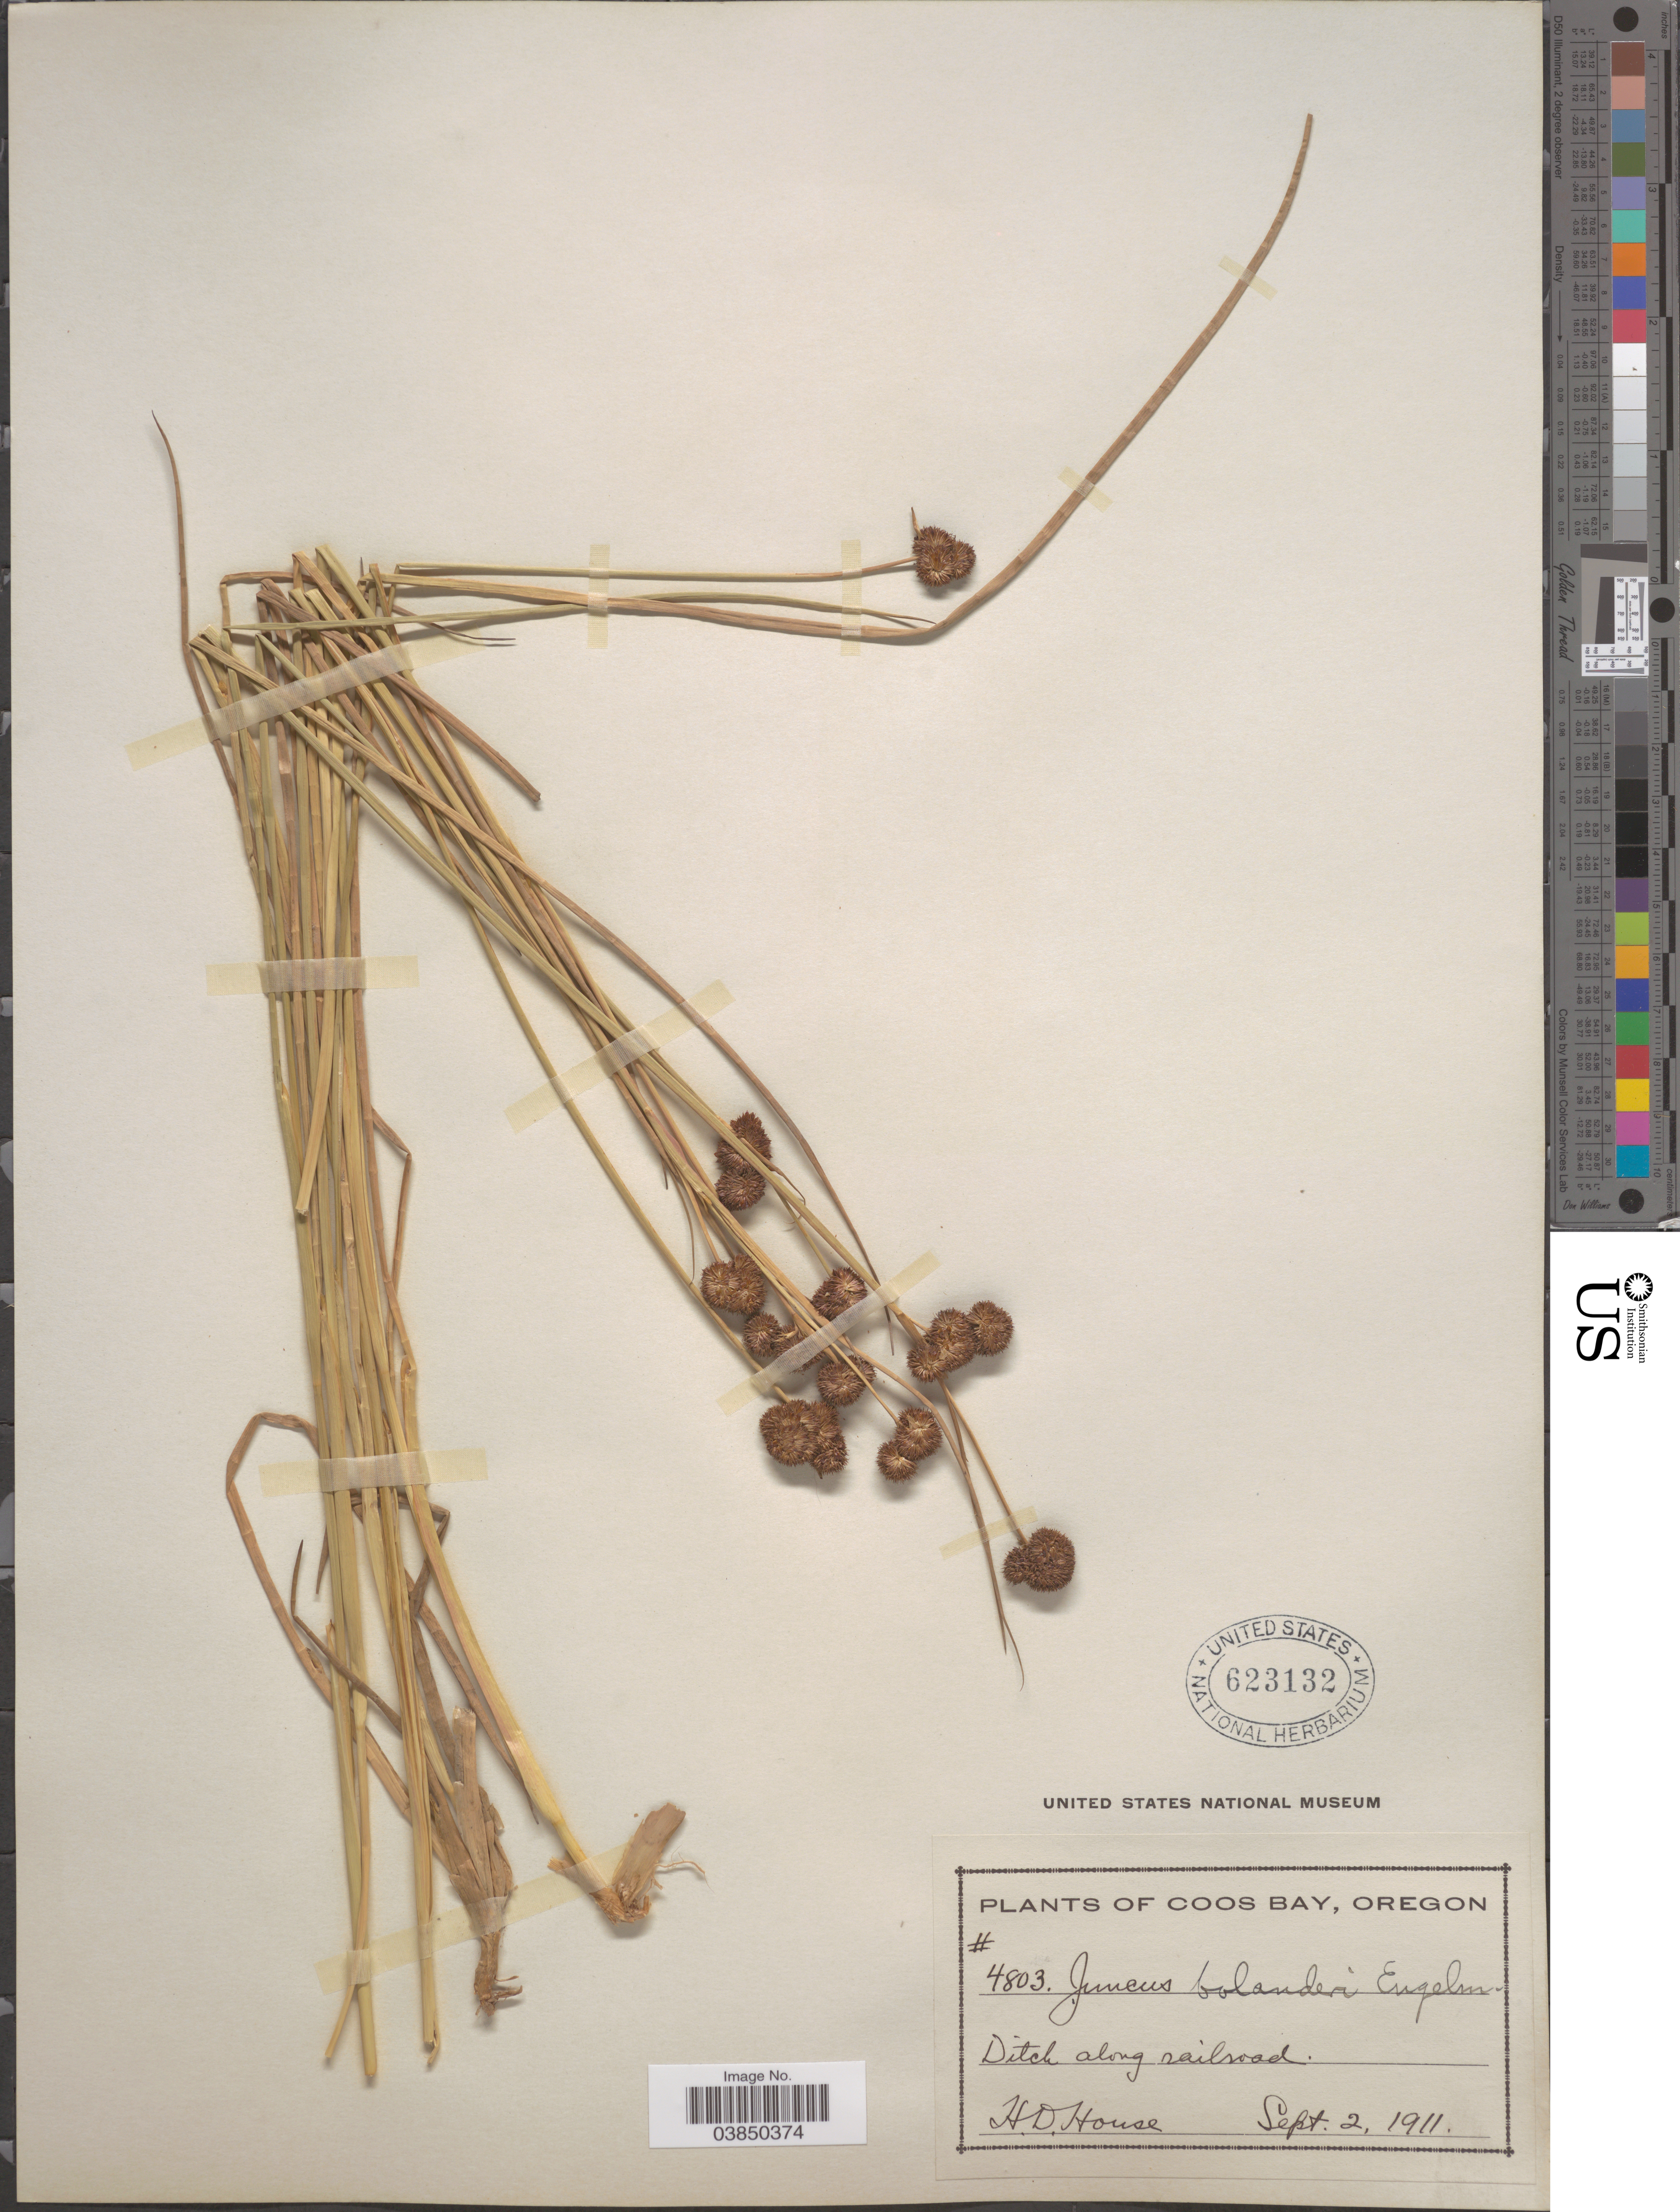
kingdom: Plantae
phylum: Tracheophyta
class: Liliopsida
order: Poales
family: Juncaceae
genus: Juncus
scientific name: Juncus bolanderi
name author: Engelm.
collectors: H. D. House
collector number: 4803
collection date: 1911-09-02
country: United States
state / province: Oregon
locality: Coos Bay.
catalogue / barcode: US 623132